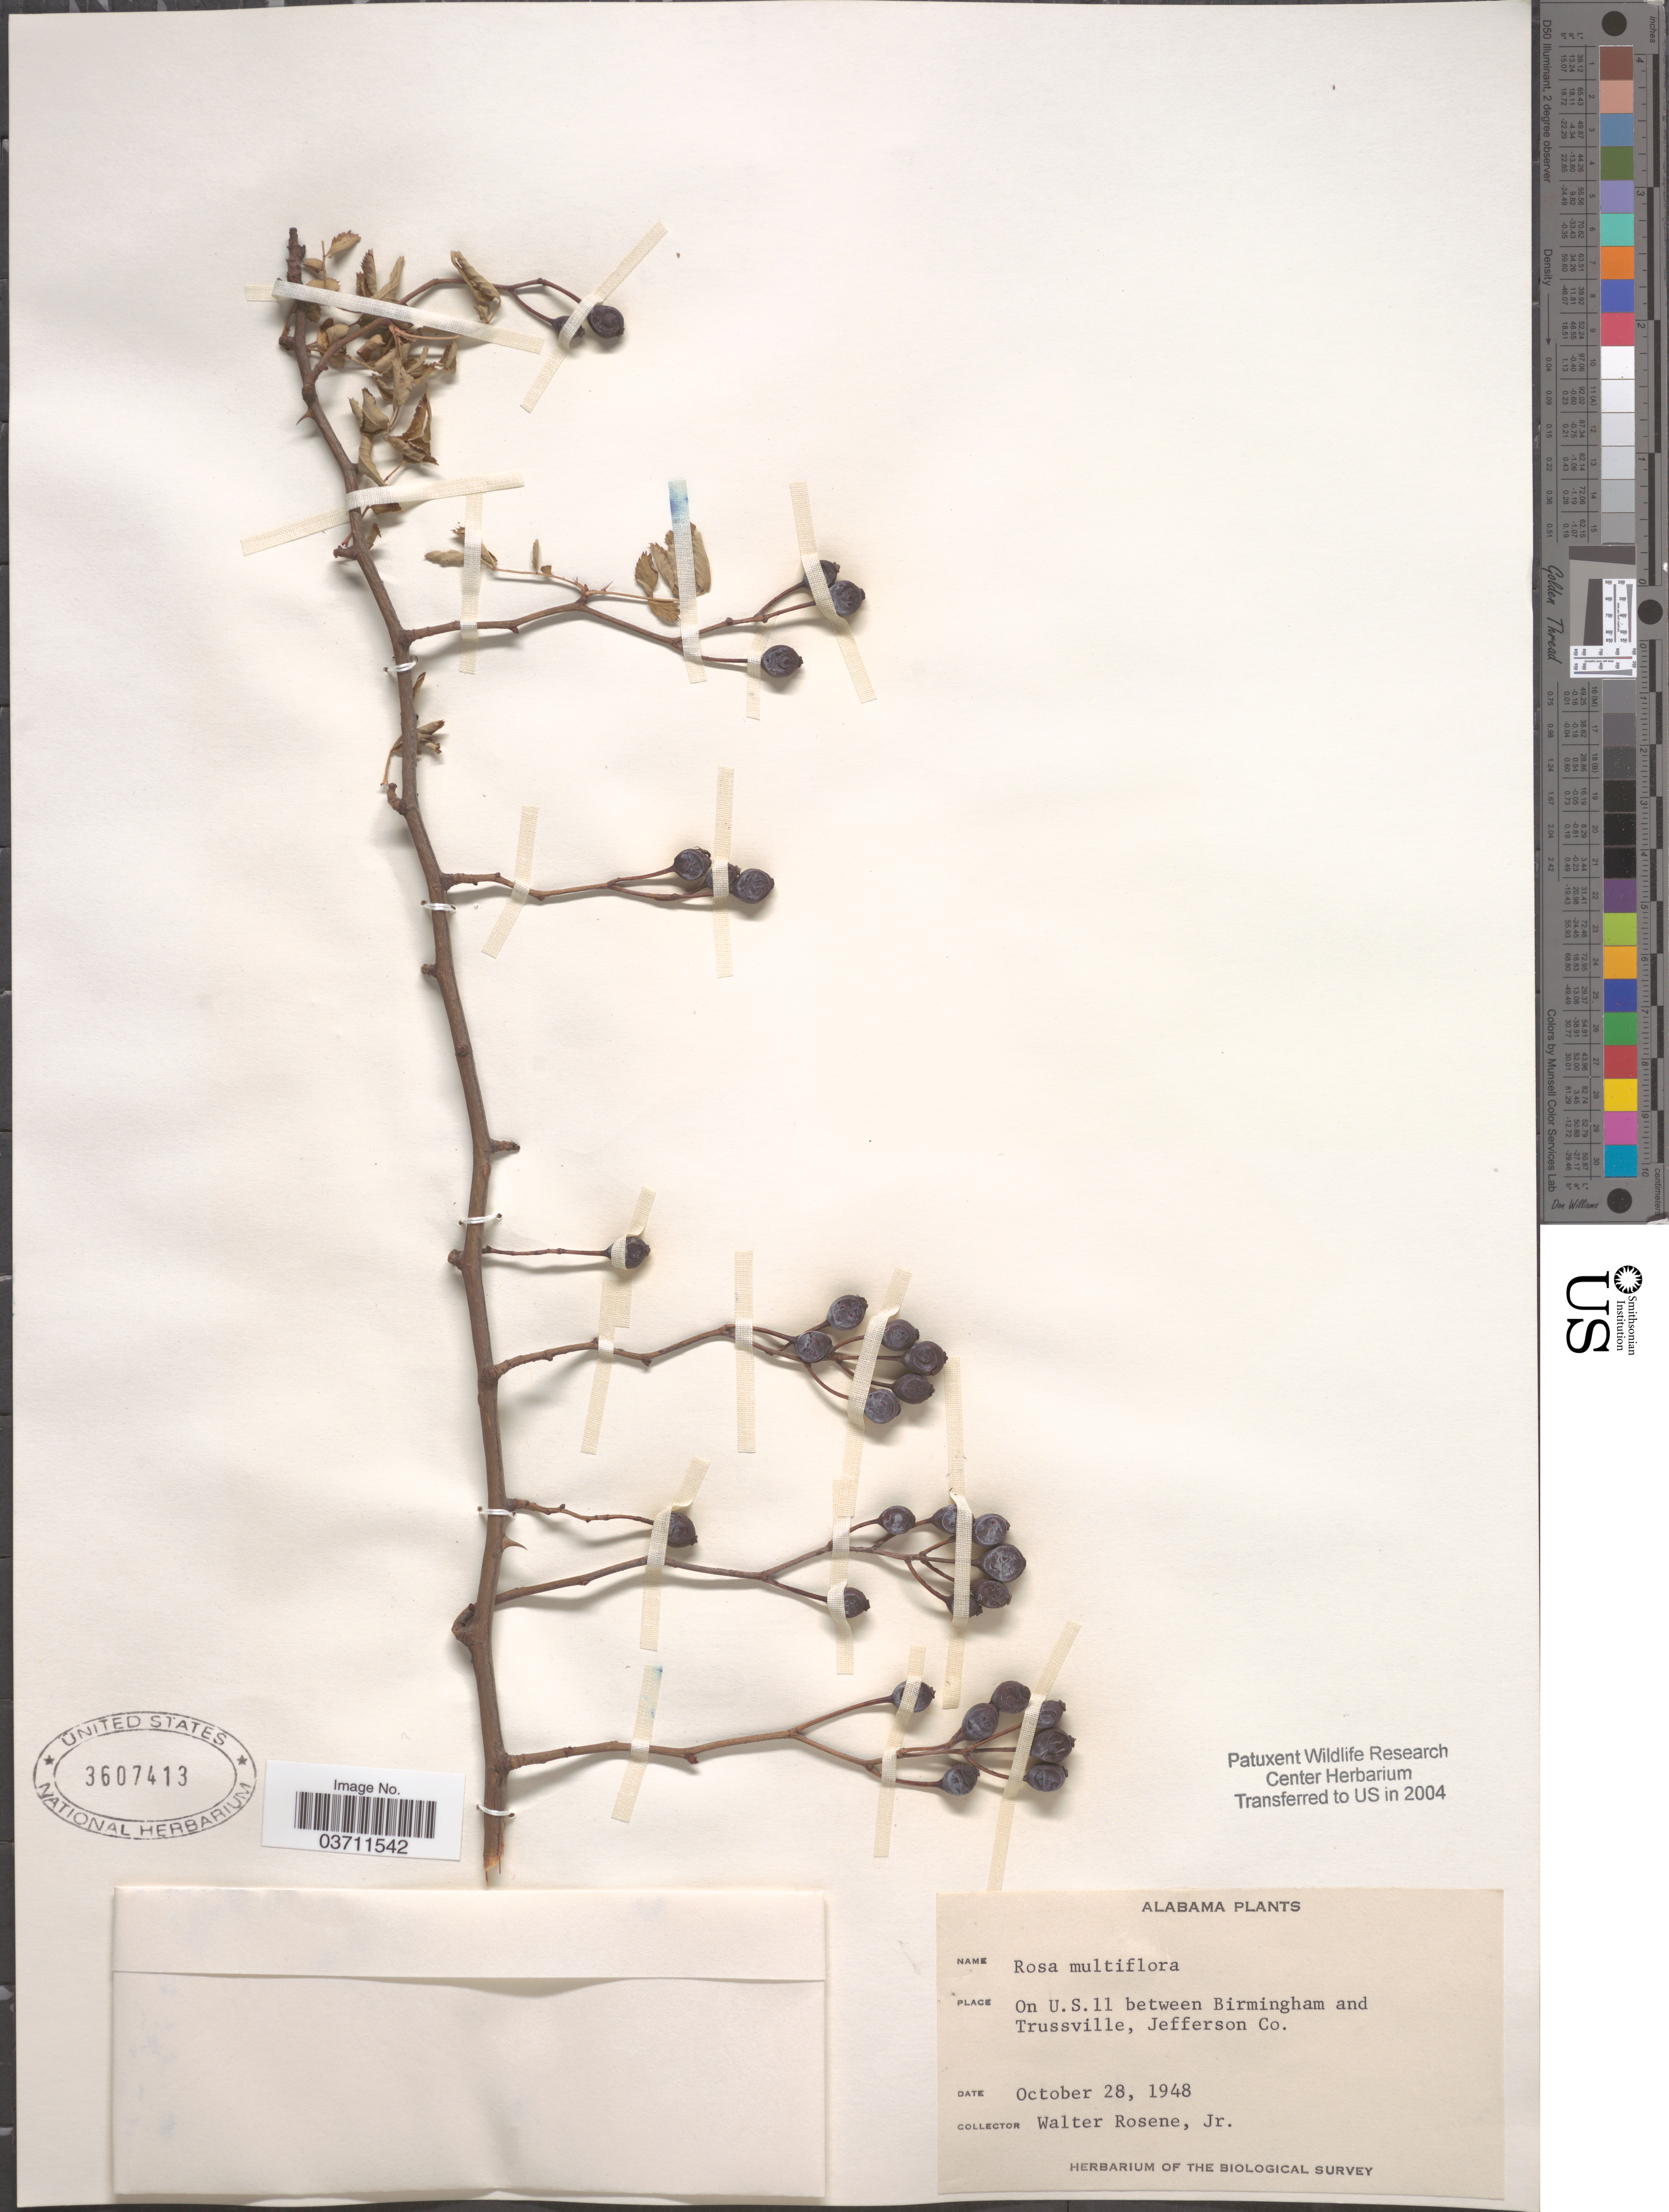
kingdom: Plantae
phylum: Tracheophyta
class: Magnoliopsida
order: Rosales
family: Rosaceae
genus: Rosa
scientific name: Rosa multiflora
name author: Thunb.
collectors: W. Rosene Jr.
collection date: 1948-10-28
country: United States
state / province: Alabama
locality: On U.S.11 between Birmingham and Trussville, Jefferson Co.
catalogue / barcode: US 3607413